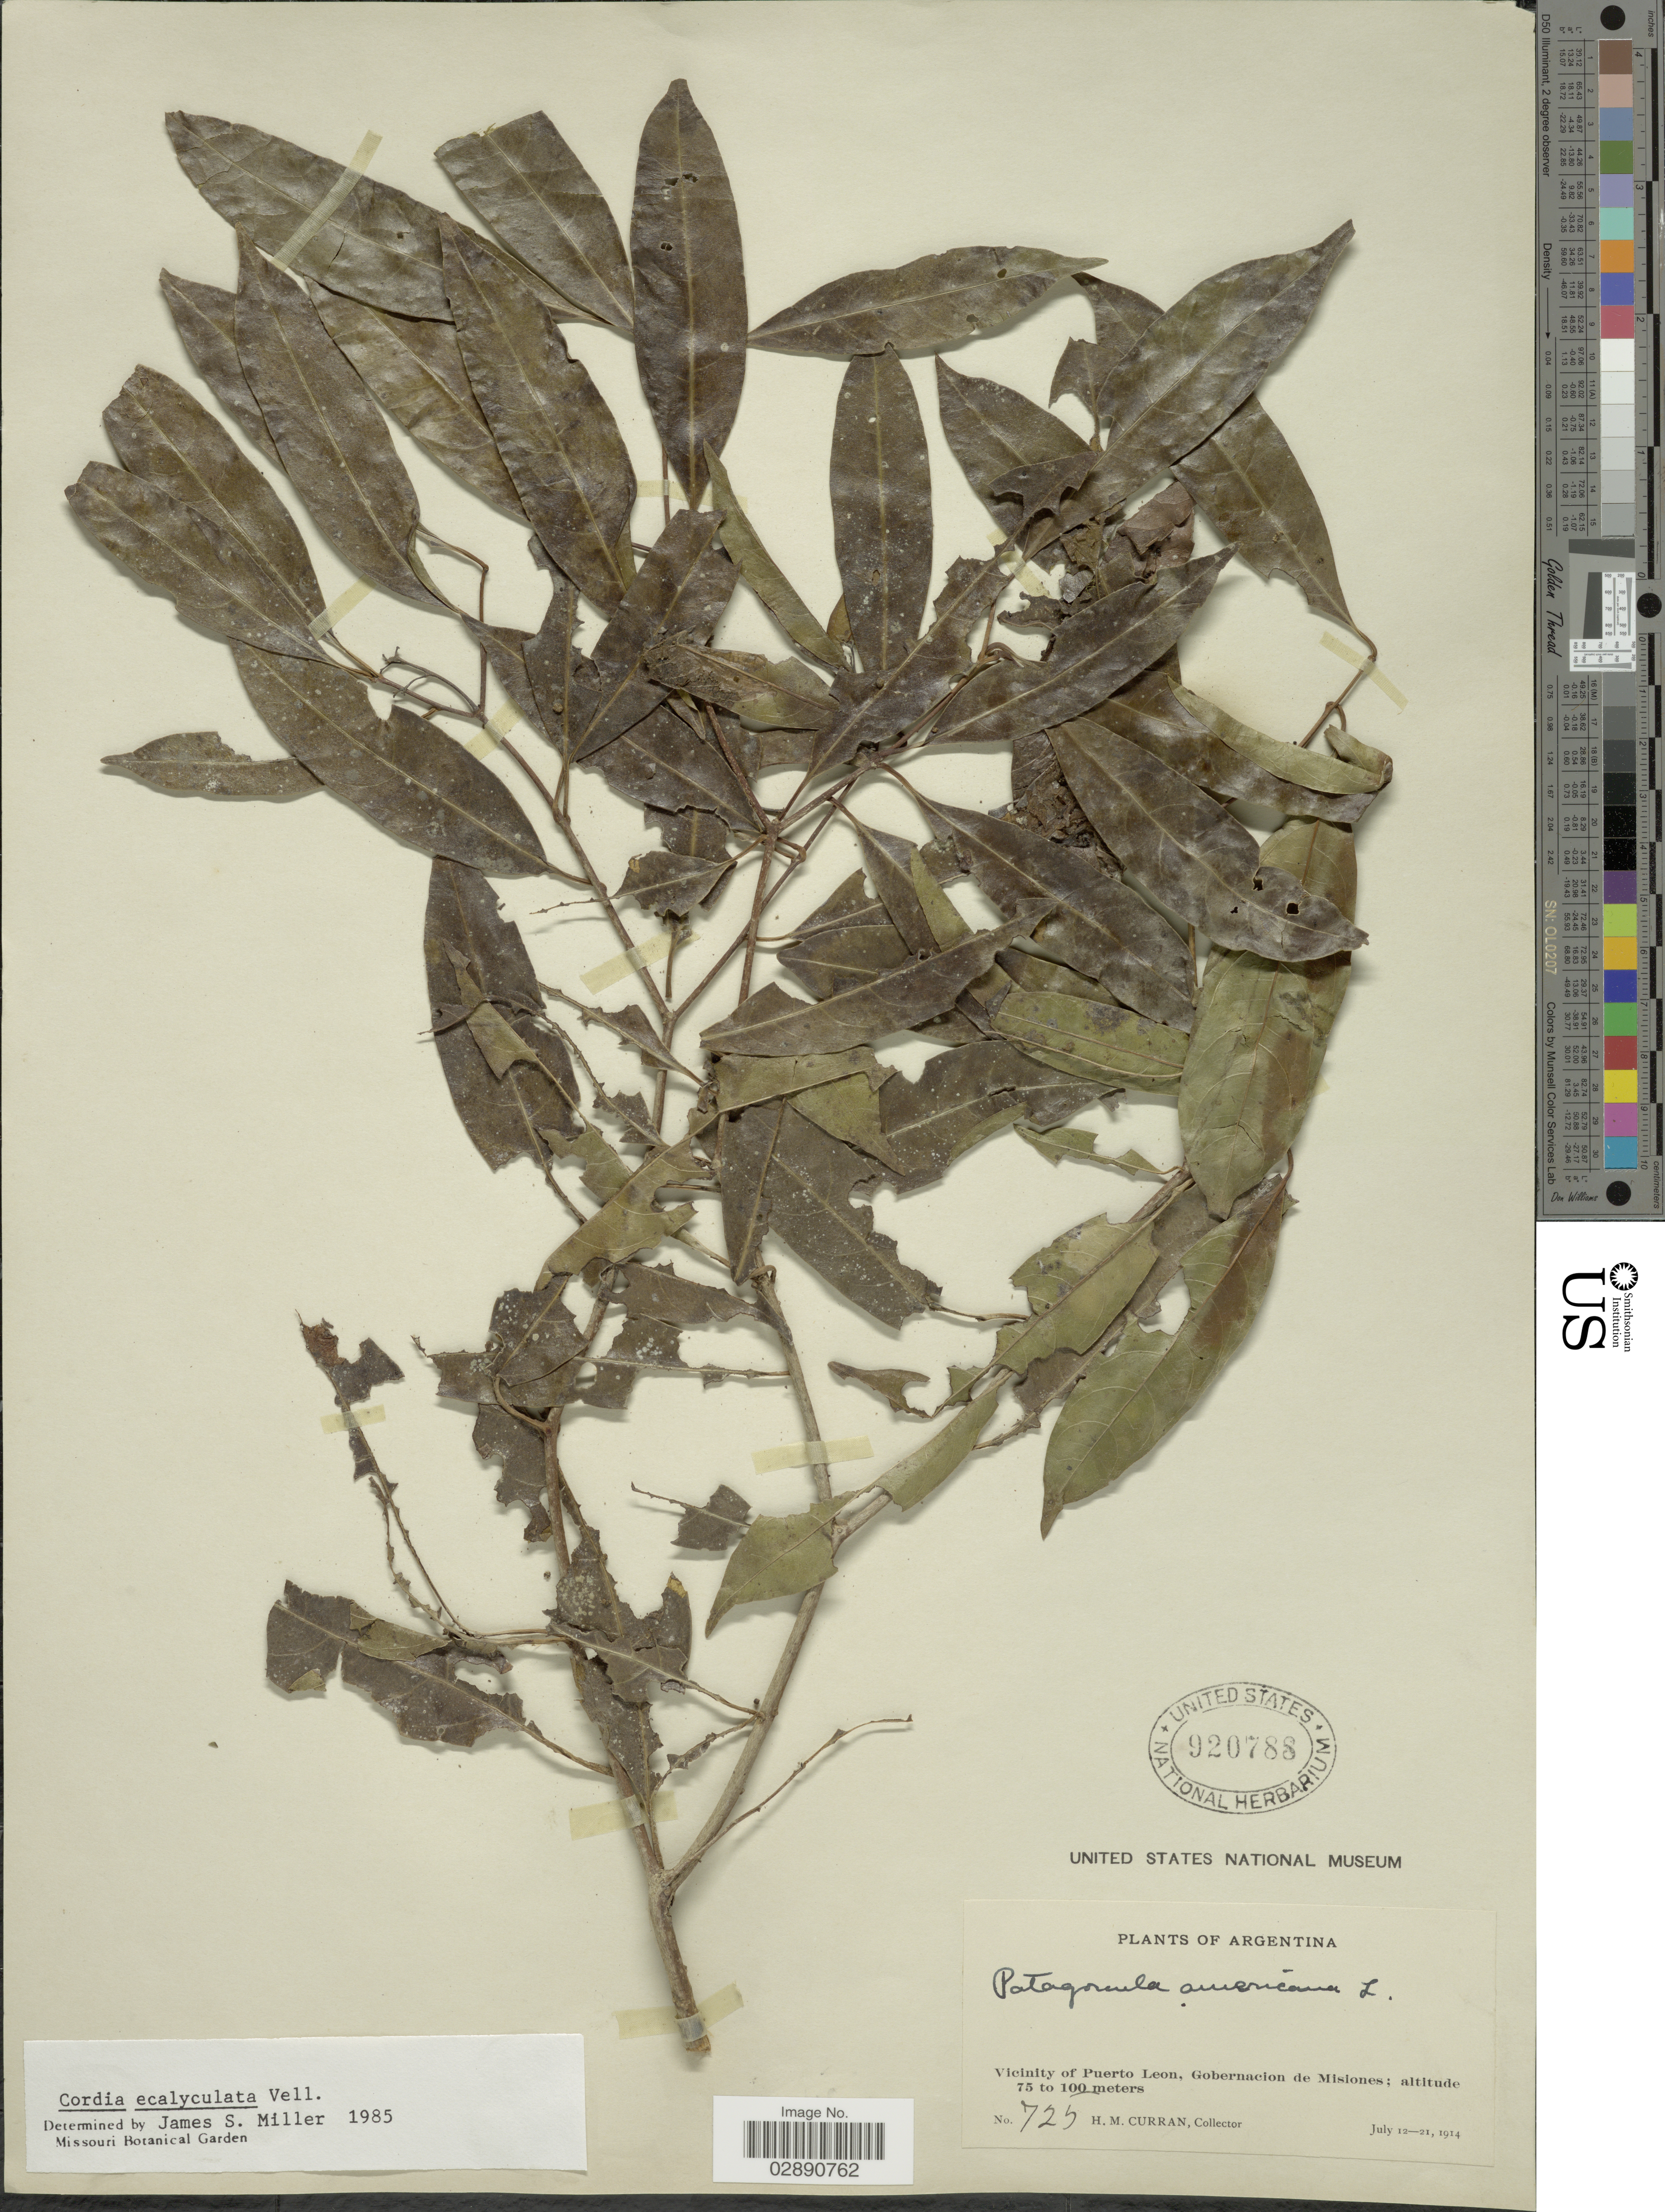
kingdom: Plantae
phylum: Tracheophyta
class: Magnoliopsida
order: Boraginales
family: Cordiaceae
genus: Cordia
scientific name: Cordia ecalyculata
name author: Vell.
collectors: H. M. Curran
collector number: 725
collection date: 1914-07-12/1914-07-21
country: Argentina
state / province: Misiones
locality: Vicinity of Puerto Leon, Gobernacion de Misiones.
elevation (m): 75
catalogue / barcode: US 920788